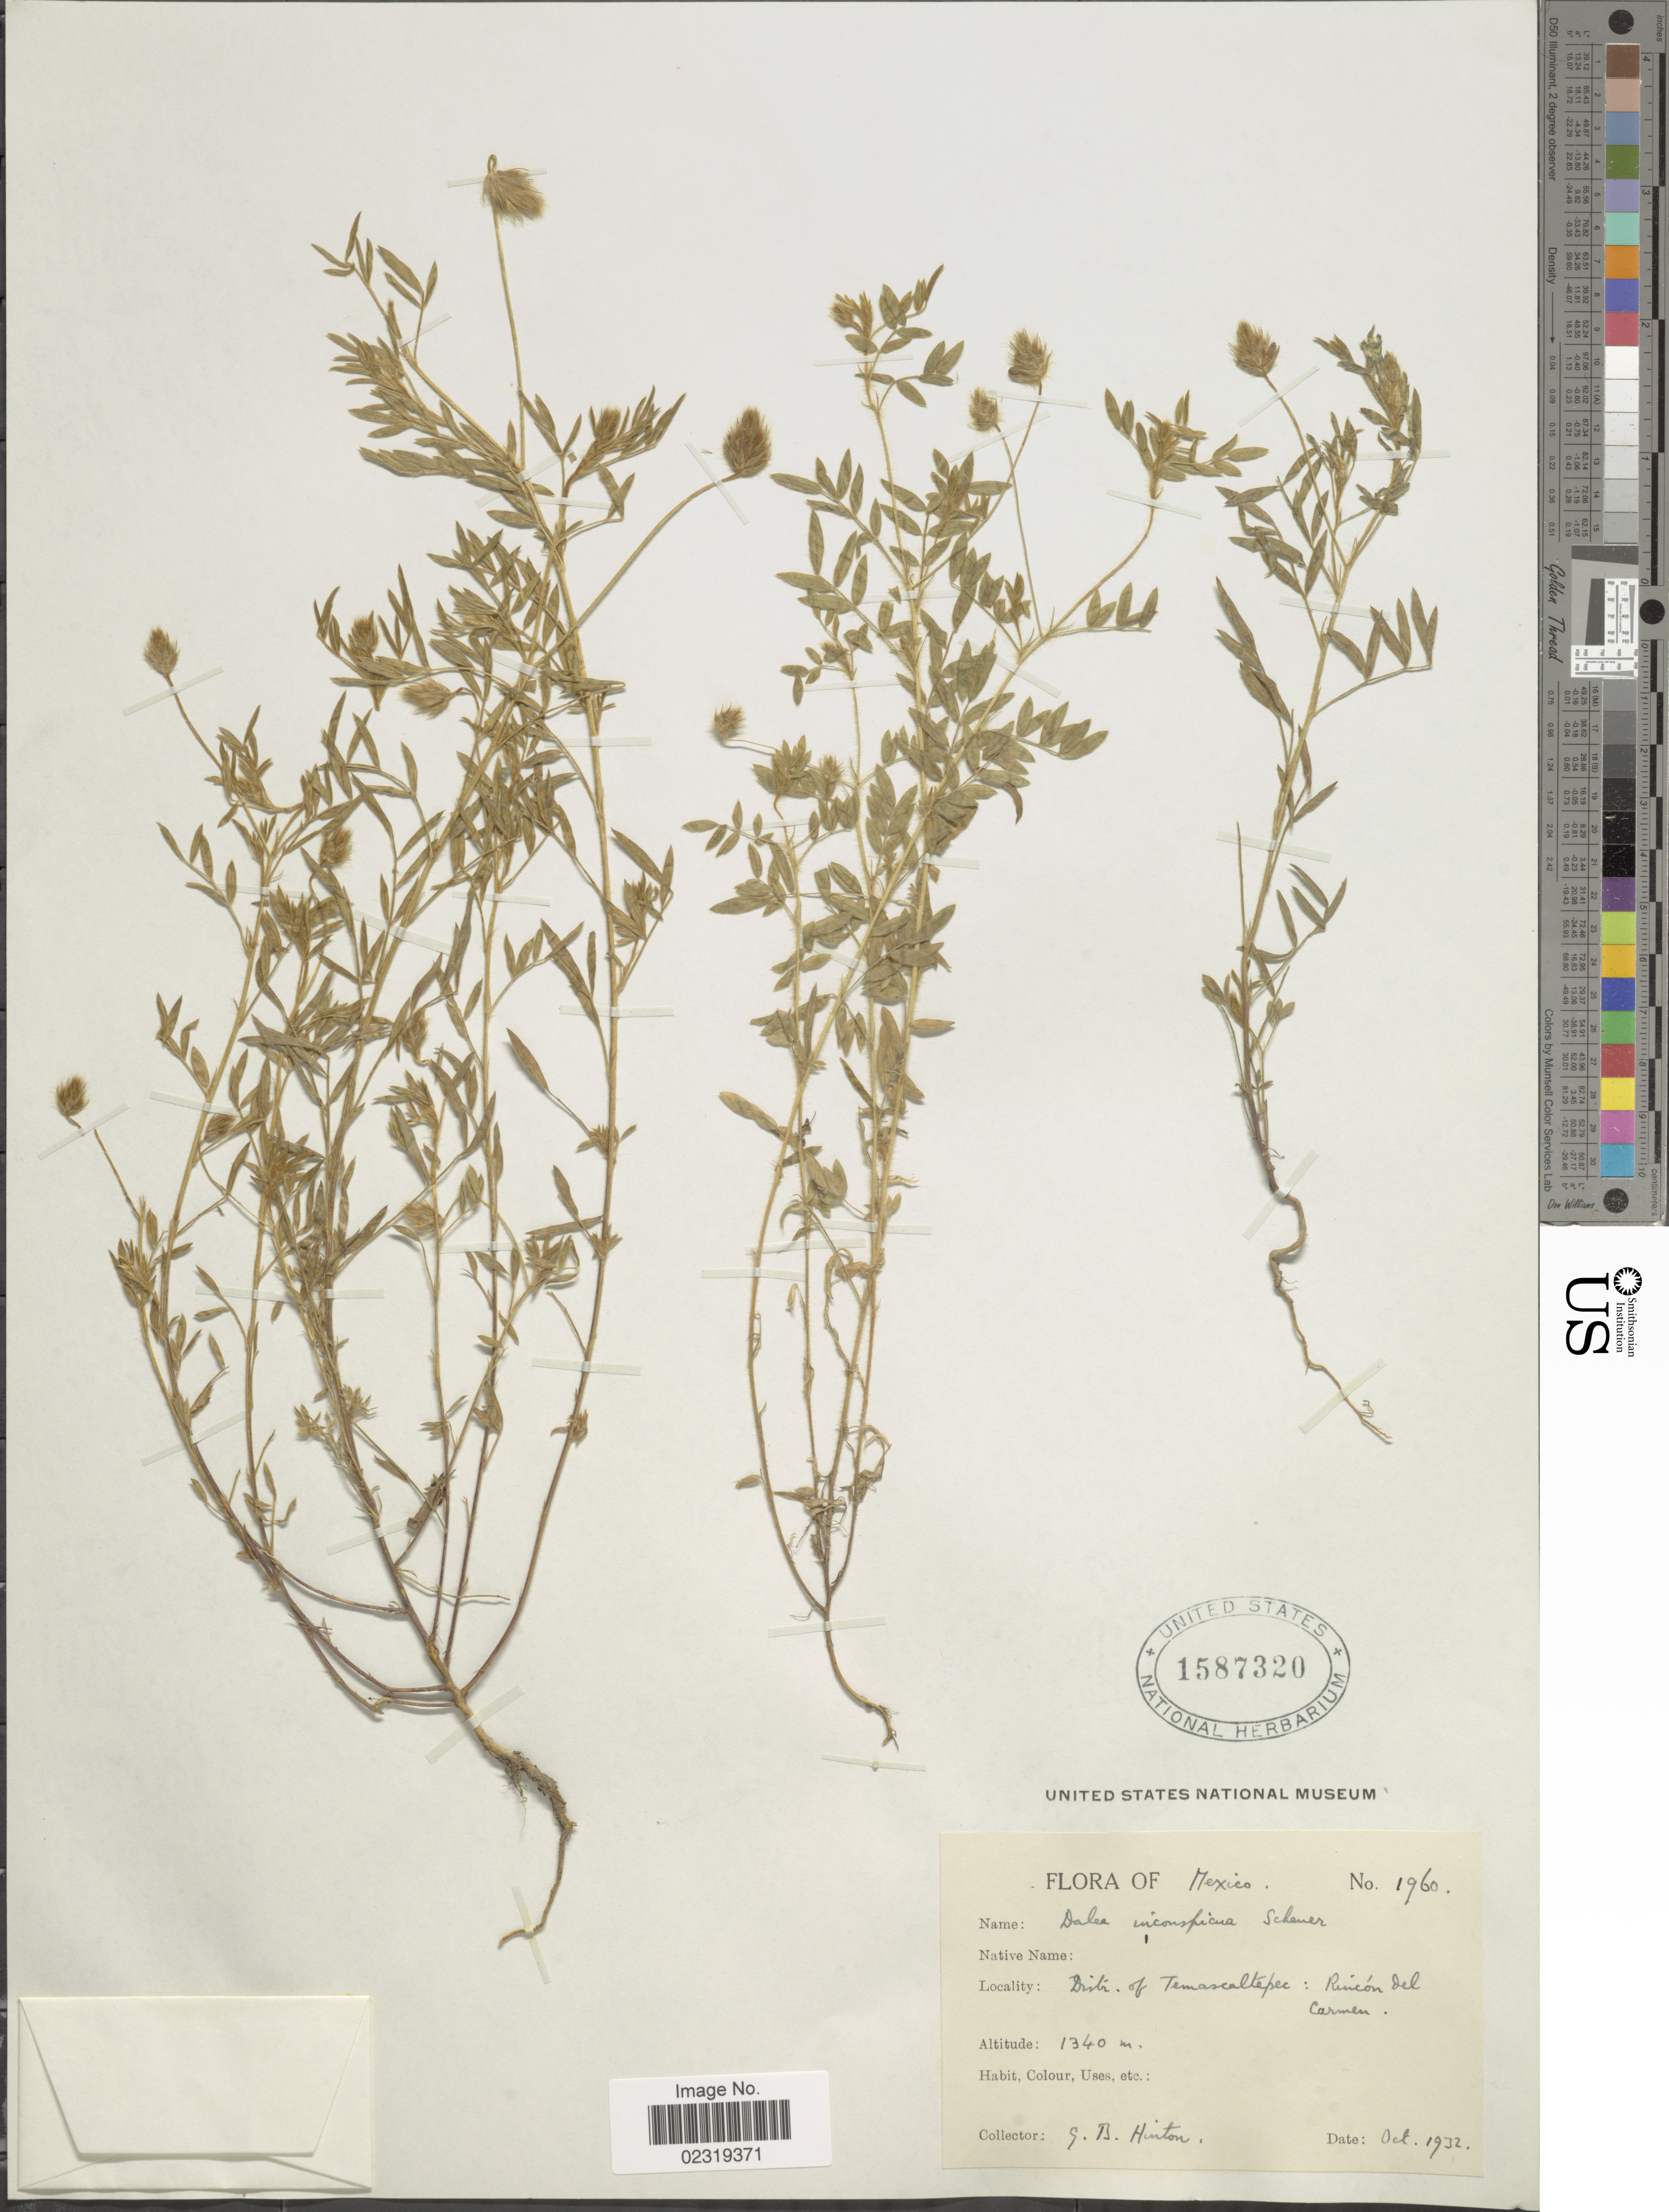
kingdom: Plantae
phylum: Tracheophyta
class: Magnoliopsida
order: Fabales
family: Fabaceae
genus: Dalea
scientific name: Dalea humilis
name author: G. Don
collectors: G. B. Hinton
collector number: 1960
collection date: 1932-10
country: Mexico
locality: Distr. of Temascaltepec: Rincón del Carmen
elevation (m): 1340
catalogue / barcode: US 1587320